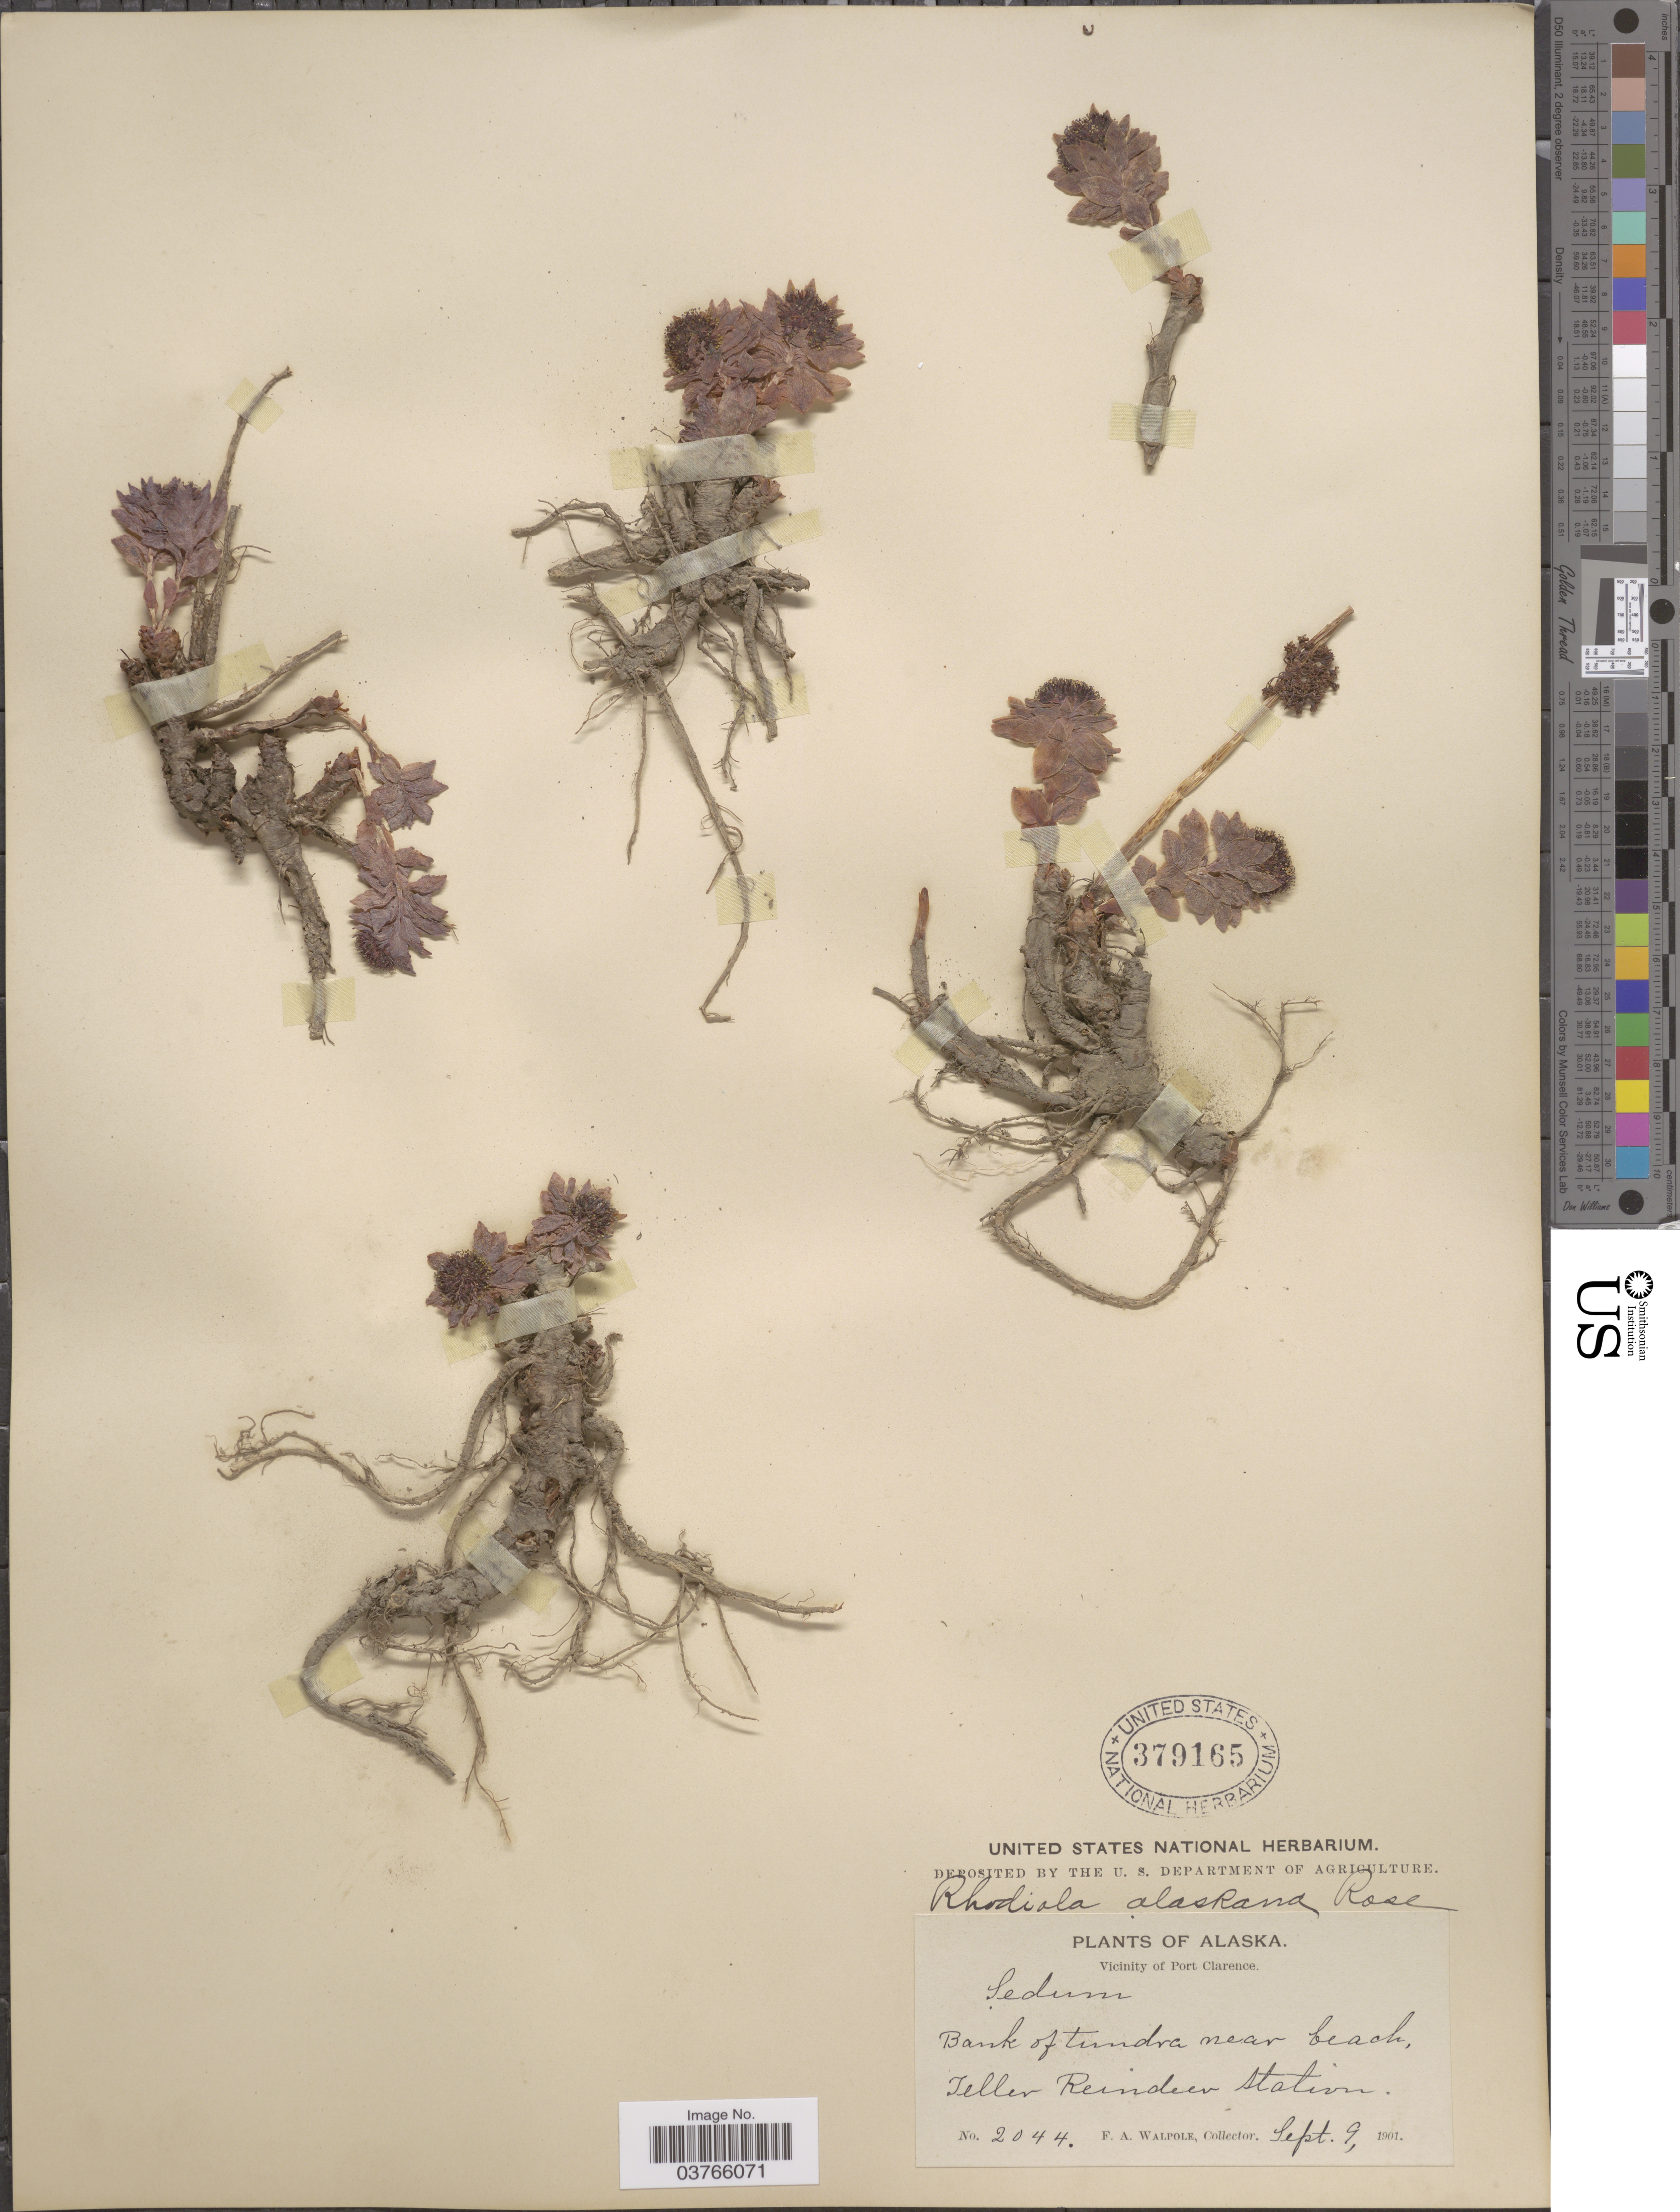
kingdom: Plantae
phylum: Tracheophyta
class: Magnoliopsida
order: Saxifragales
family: Crassulaceae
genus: Rhodiola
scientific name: Rhodiola integrifolia subsp. integrifolia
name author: Raf.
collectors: F. Walpole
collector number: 2044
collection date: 1901-09-09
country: United States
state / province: Alaska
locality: Vicinity of Port Clarence. Bank of tundra near beach, Teller Reindeer station.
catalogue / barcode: US 379165